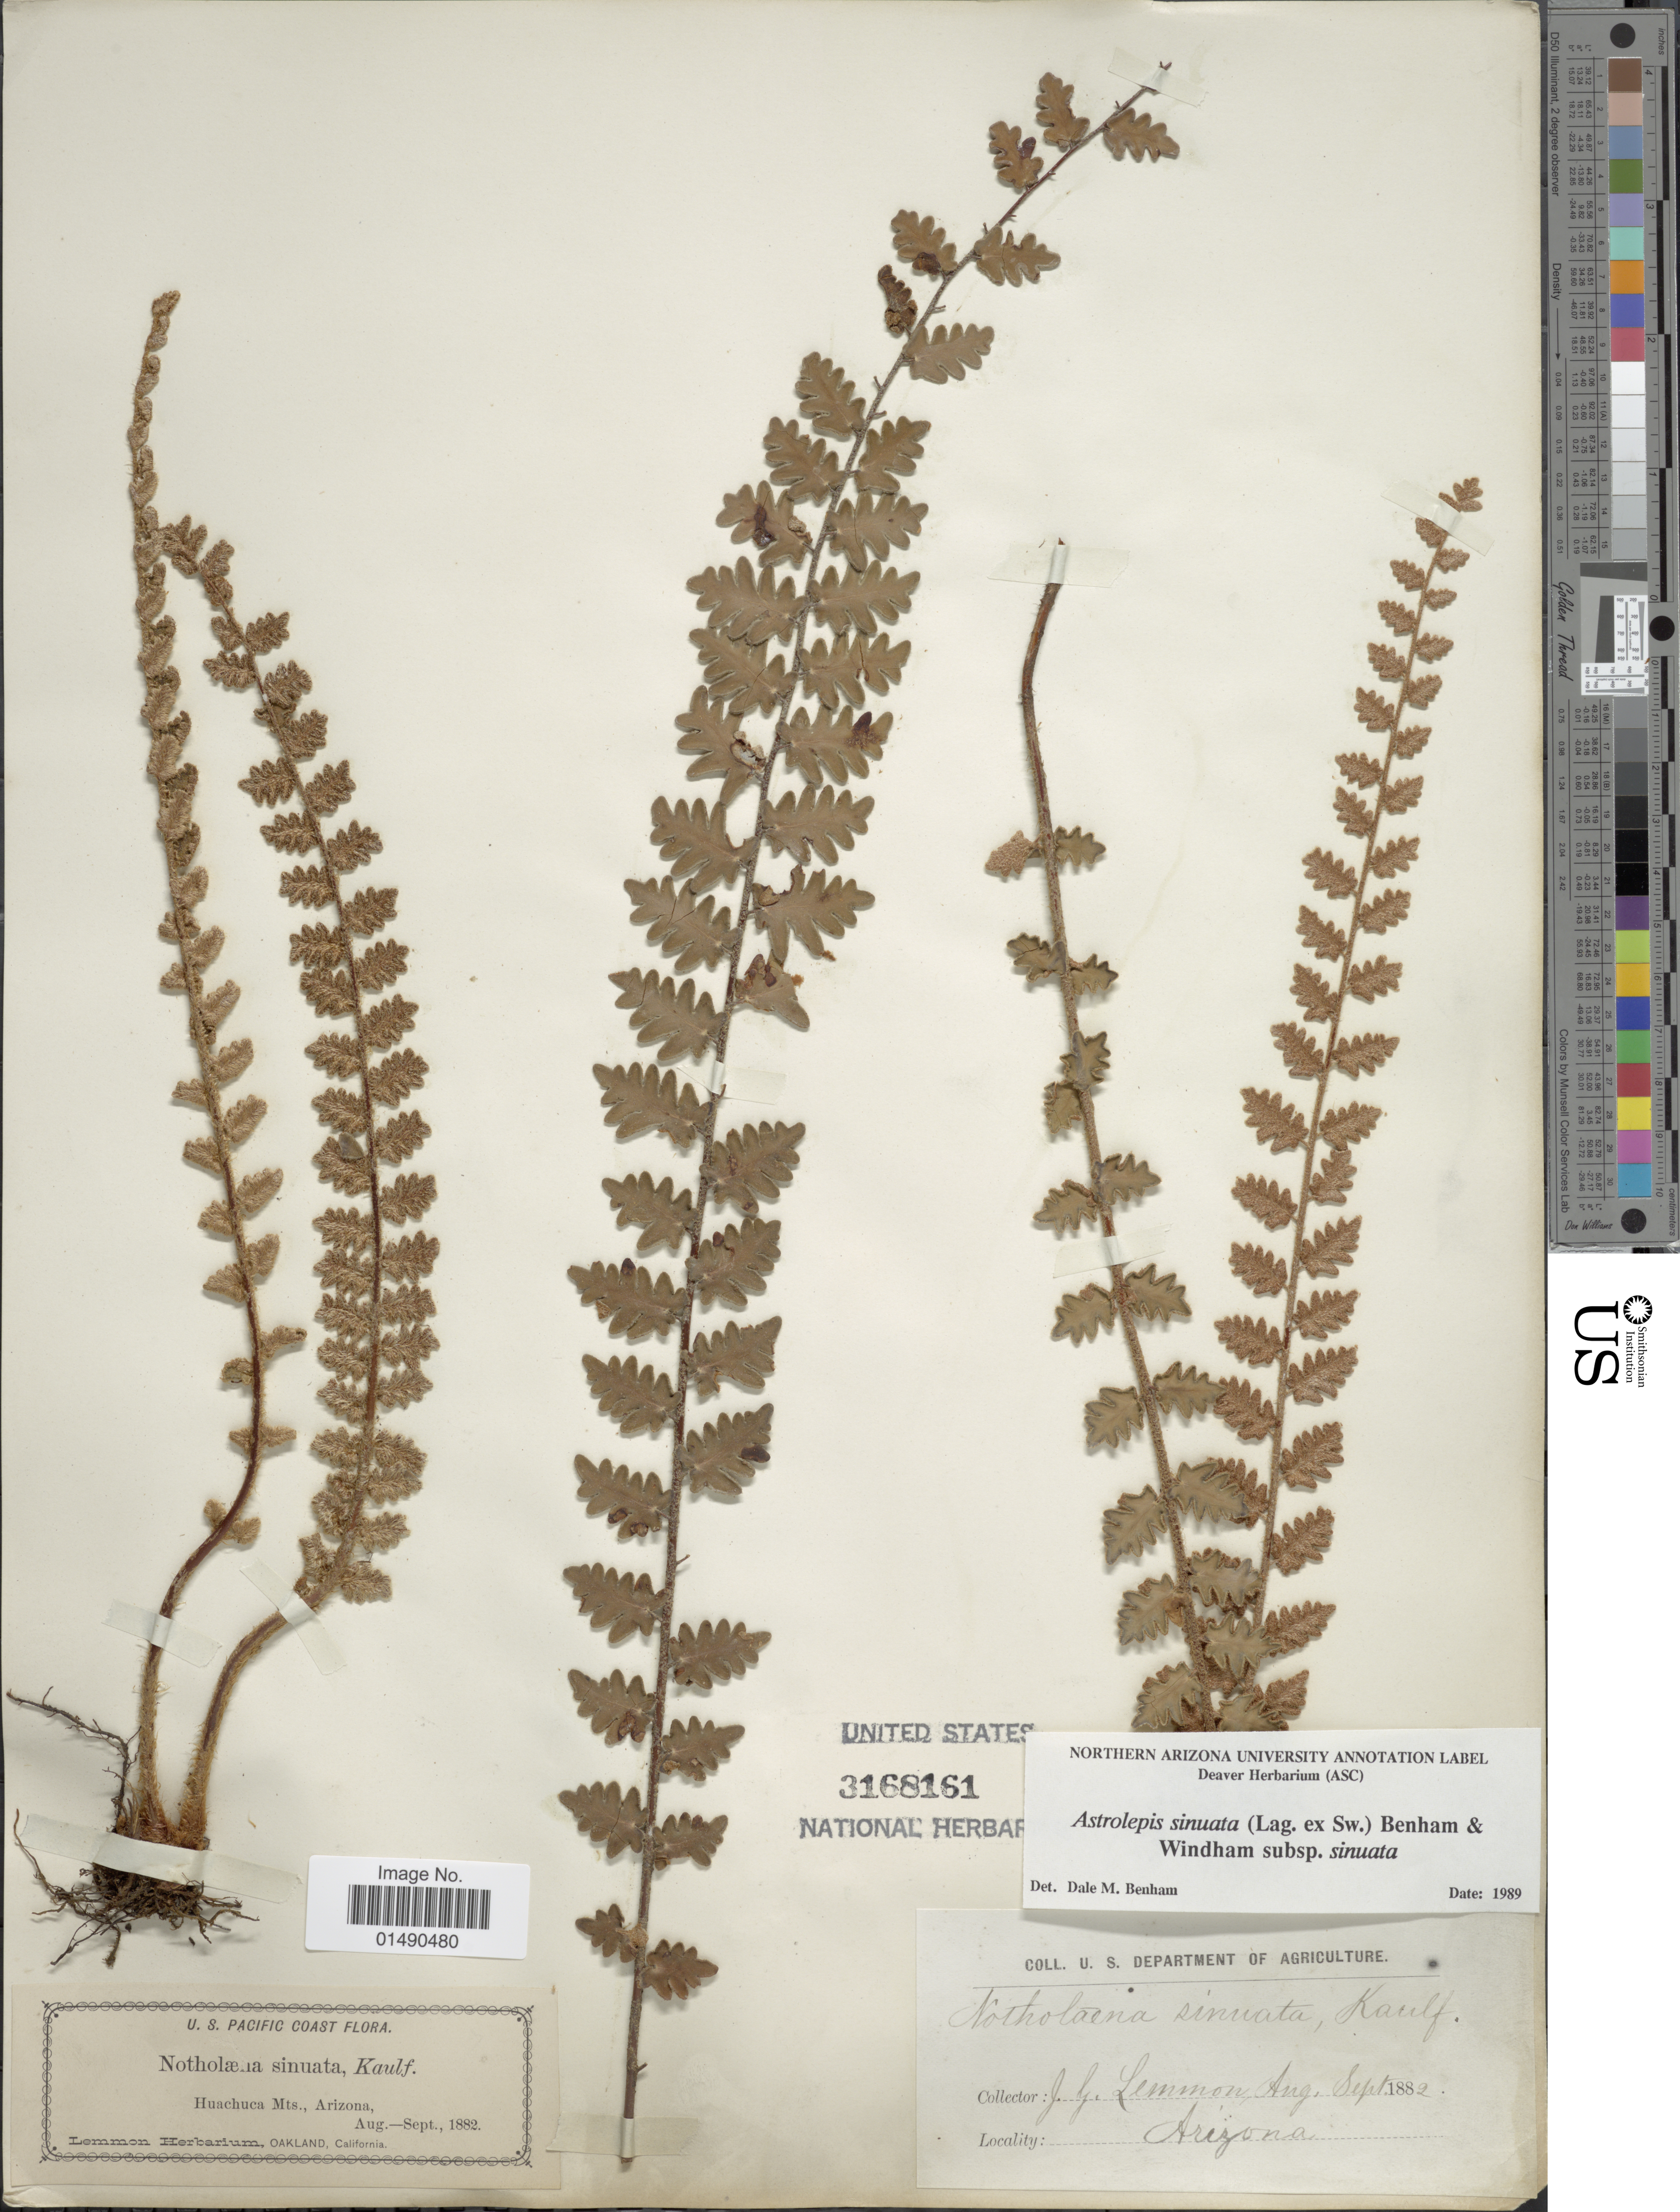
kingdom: Plantae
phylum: Tracheophyta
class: Polypodiopsida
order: Polypodiales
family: Pteridaceae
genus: Astrolepis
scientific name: Astrolepis sinuata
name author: (Lag. ex Sw.) D.M. Benham & Windham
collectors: J. Lemmon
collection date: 1882-09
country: United States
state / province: Arizona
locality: Huachuca Mts.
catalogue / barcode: US 3168161